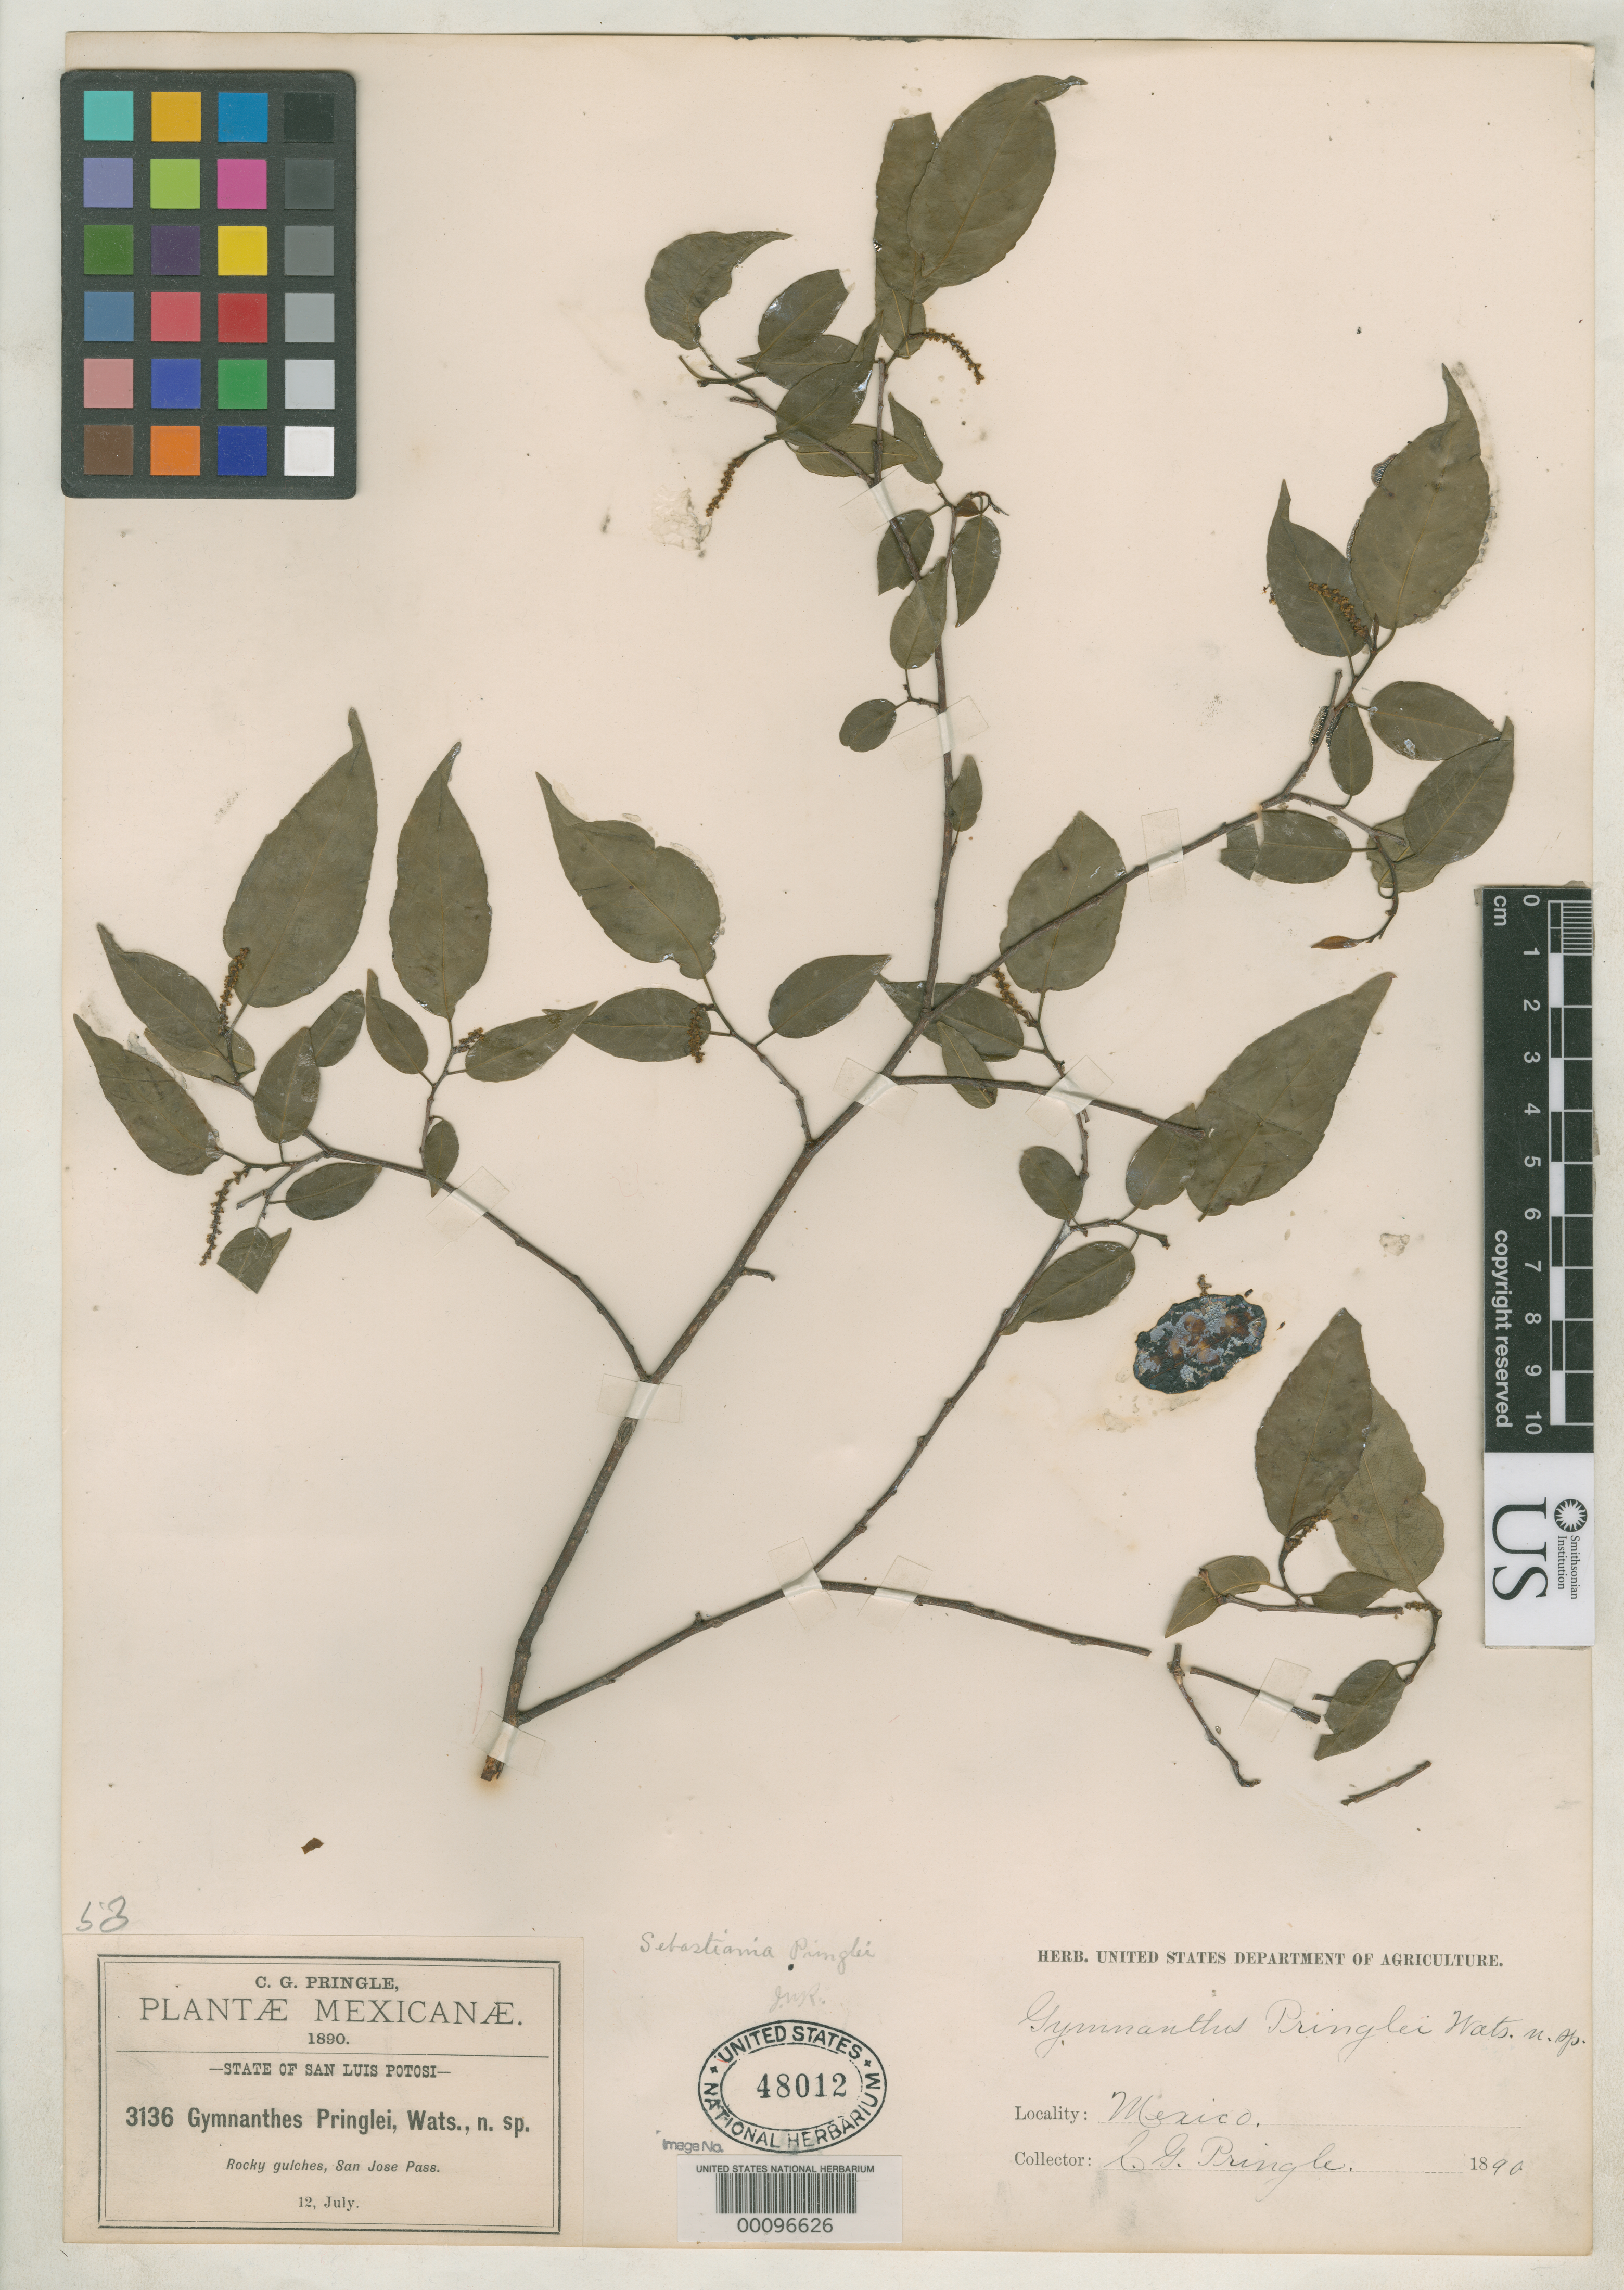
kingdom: Plantae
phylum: Tracheophyta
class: Magnoliopsida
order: Malpighiales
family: Euphorbiaceae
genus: Sebastiania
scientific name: Sebastiania pringlei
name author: S. Watson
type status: Type Collection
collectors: C. G. Pringle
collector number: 3136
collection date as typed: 12 Jul 1890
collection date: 1890-07-12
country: Mexico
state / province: San Luis Potosi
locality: San Jose Pass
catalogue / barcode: US 48012